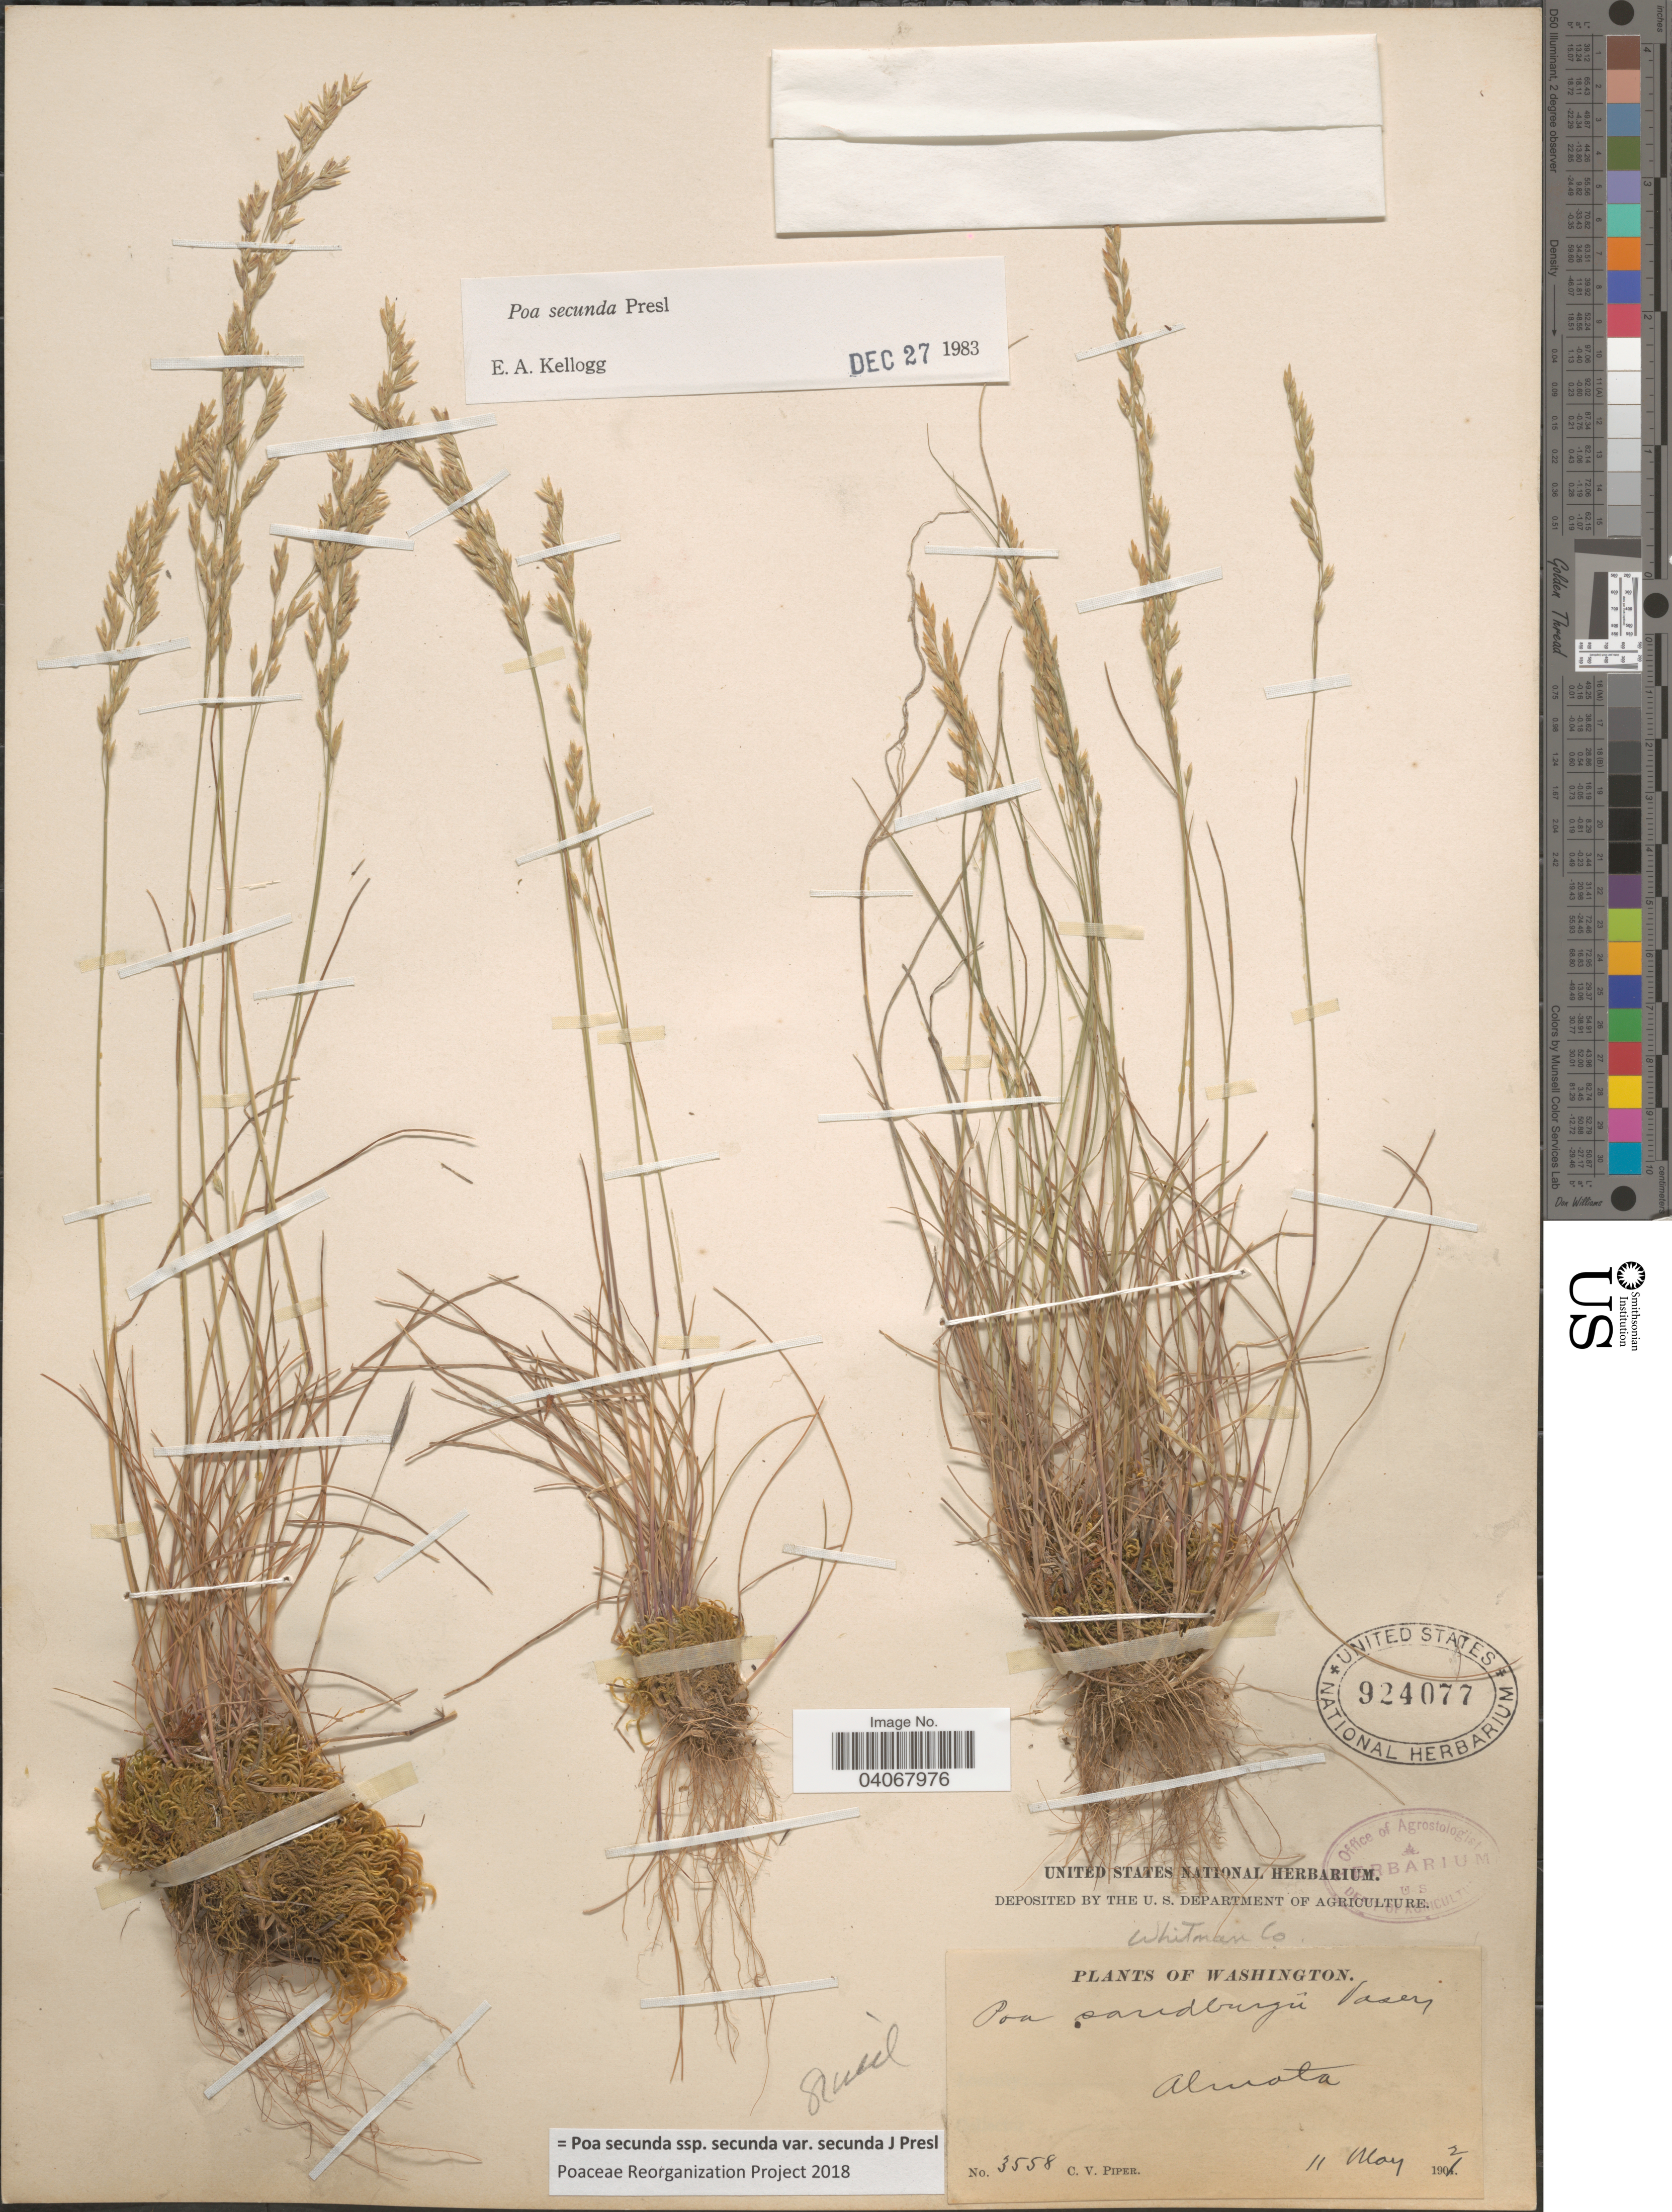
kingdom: Plantae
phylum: Tracheophyta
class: Liliopsida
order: Poales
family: Poaceae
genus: Poa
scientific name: Poa secunda subsp. secunda var. secunda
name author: J. Presl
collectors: C. V. Piper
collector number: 3558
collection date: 1902-05-11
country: United States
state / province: Washington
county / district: Whitman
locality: Whitman Co. Almota.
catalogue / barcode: US 924077